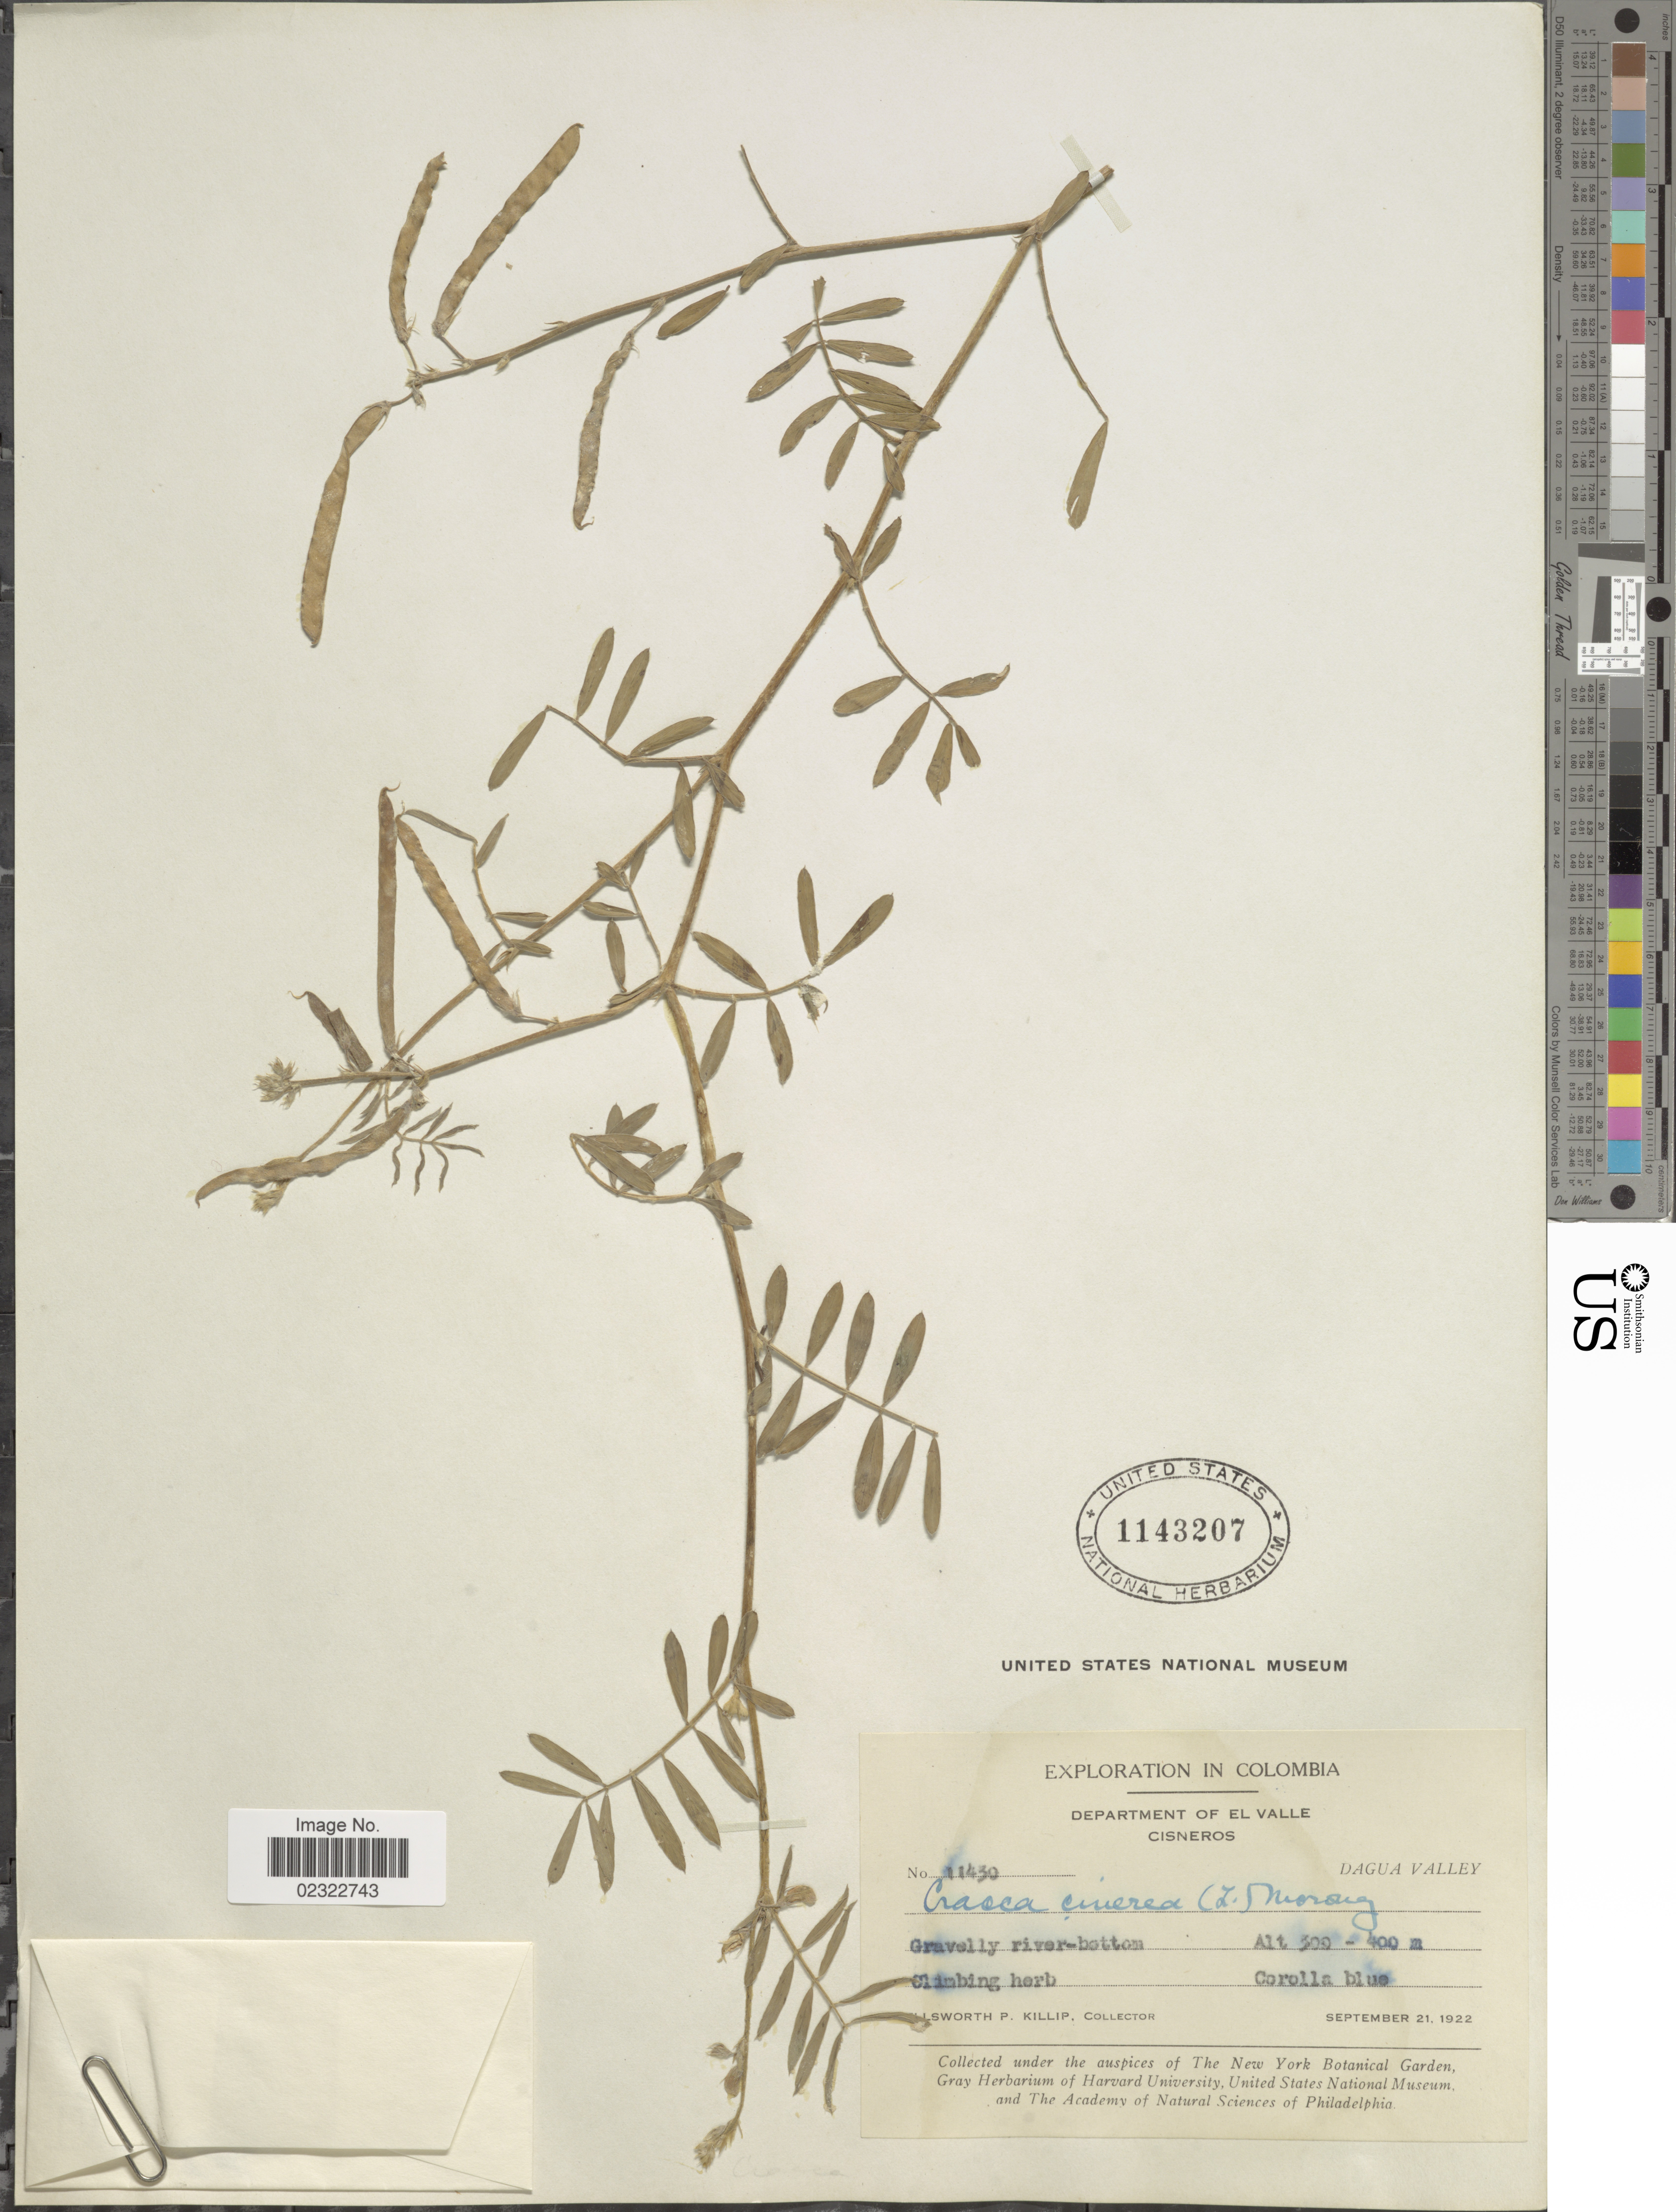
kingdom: Plantae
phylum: Tracheophyta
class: Magnoliopsida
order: Fabales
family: Fabaceae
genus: Tephrosia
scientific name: Tephrosia cinerea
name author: (L.) Pers.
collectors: E. P. Killip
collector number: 11430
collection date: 1922-09-21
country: Colombia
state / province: Valle del Cauca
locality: Department of El Valle. Cisneros. Dagua Valley.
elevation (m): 300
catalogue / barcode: US 1143207